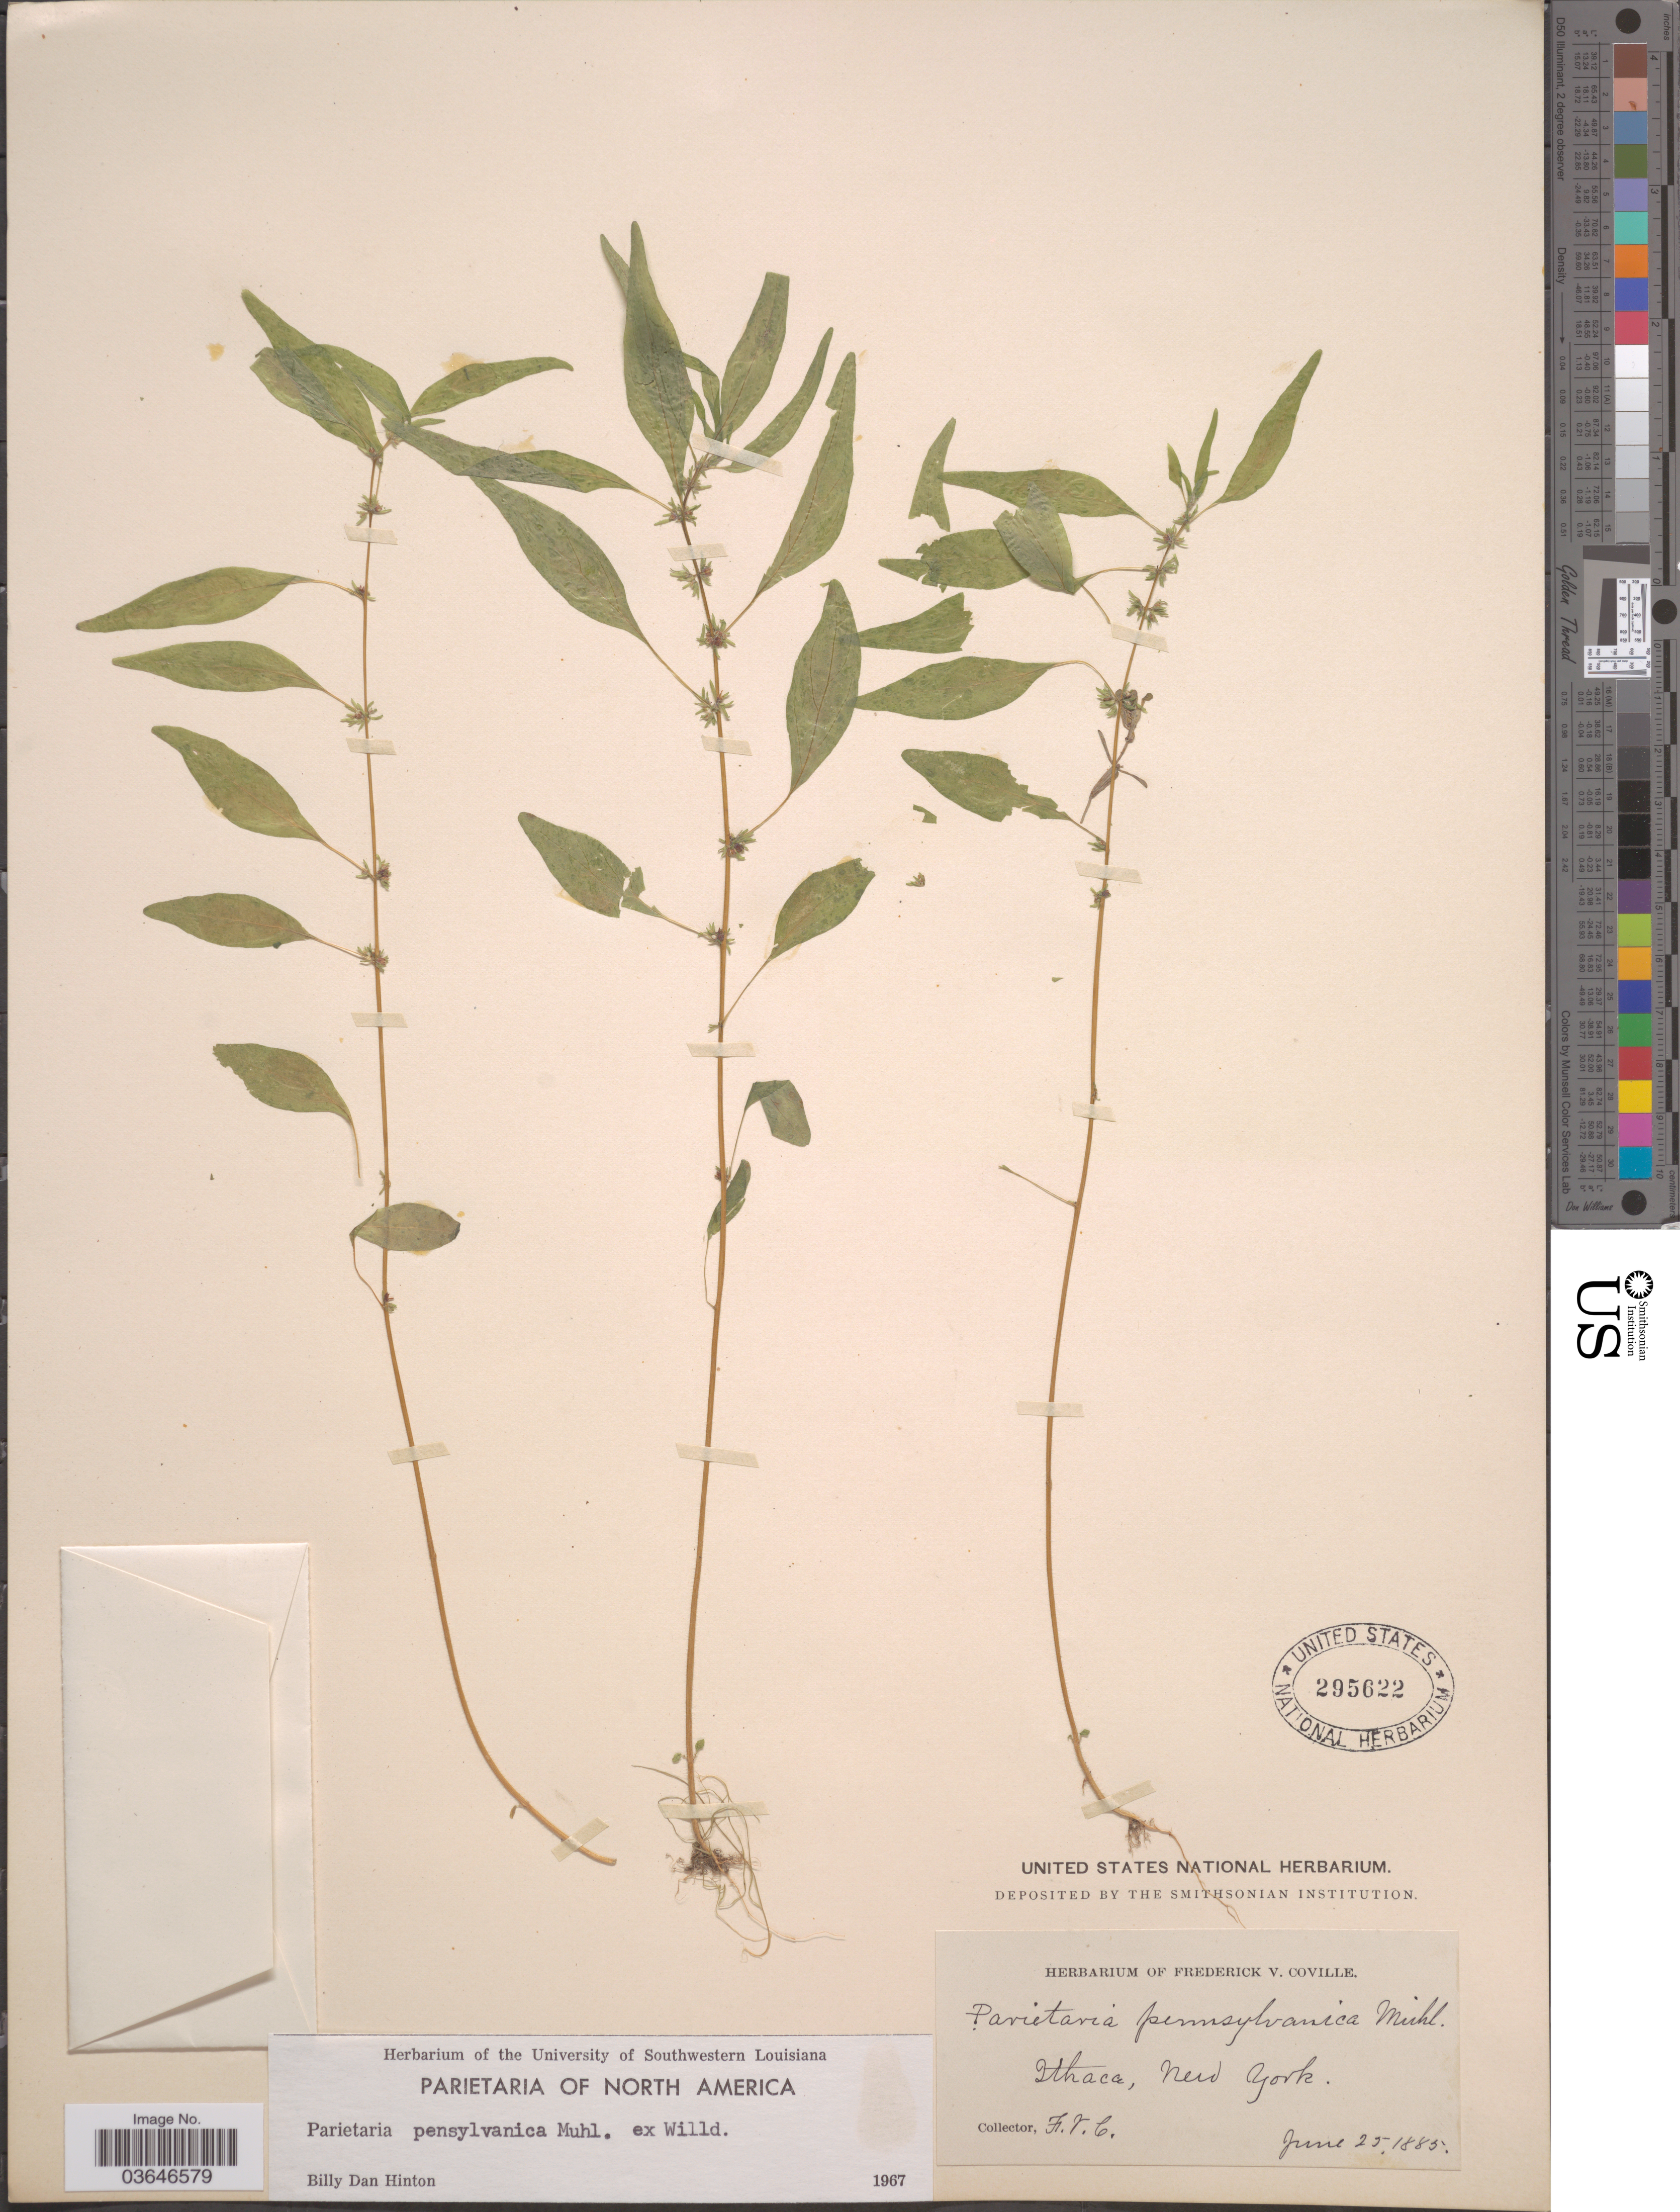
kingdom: Plantae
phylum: Tracheophyta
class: Magnoliopsida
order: Rosales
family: Urticaceae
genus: Parietaria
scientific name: Parietaria pensylvanica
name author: Muhl. ex Willd.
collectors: F. V. Coville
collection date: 1885-06-25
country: United States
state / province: New York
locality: Ithaca.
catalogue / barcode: US 295622